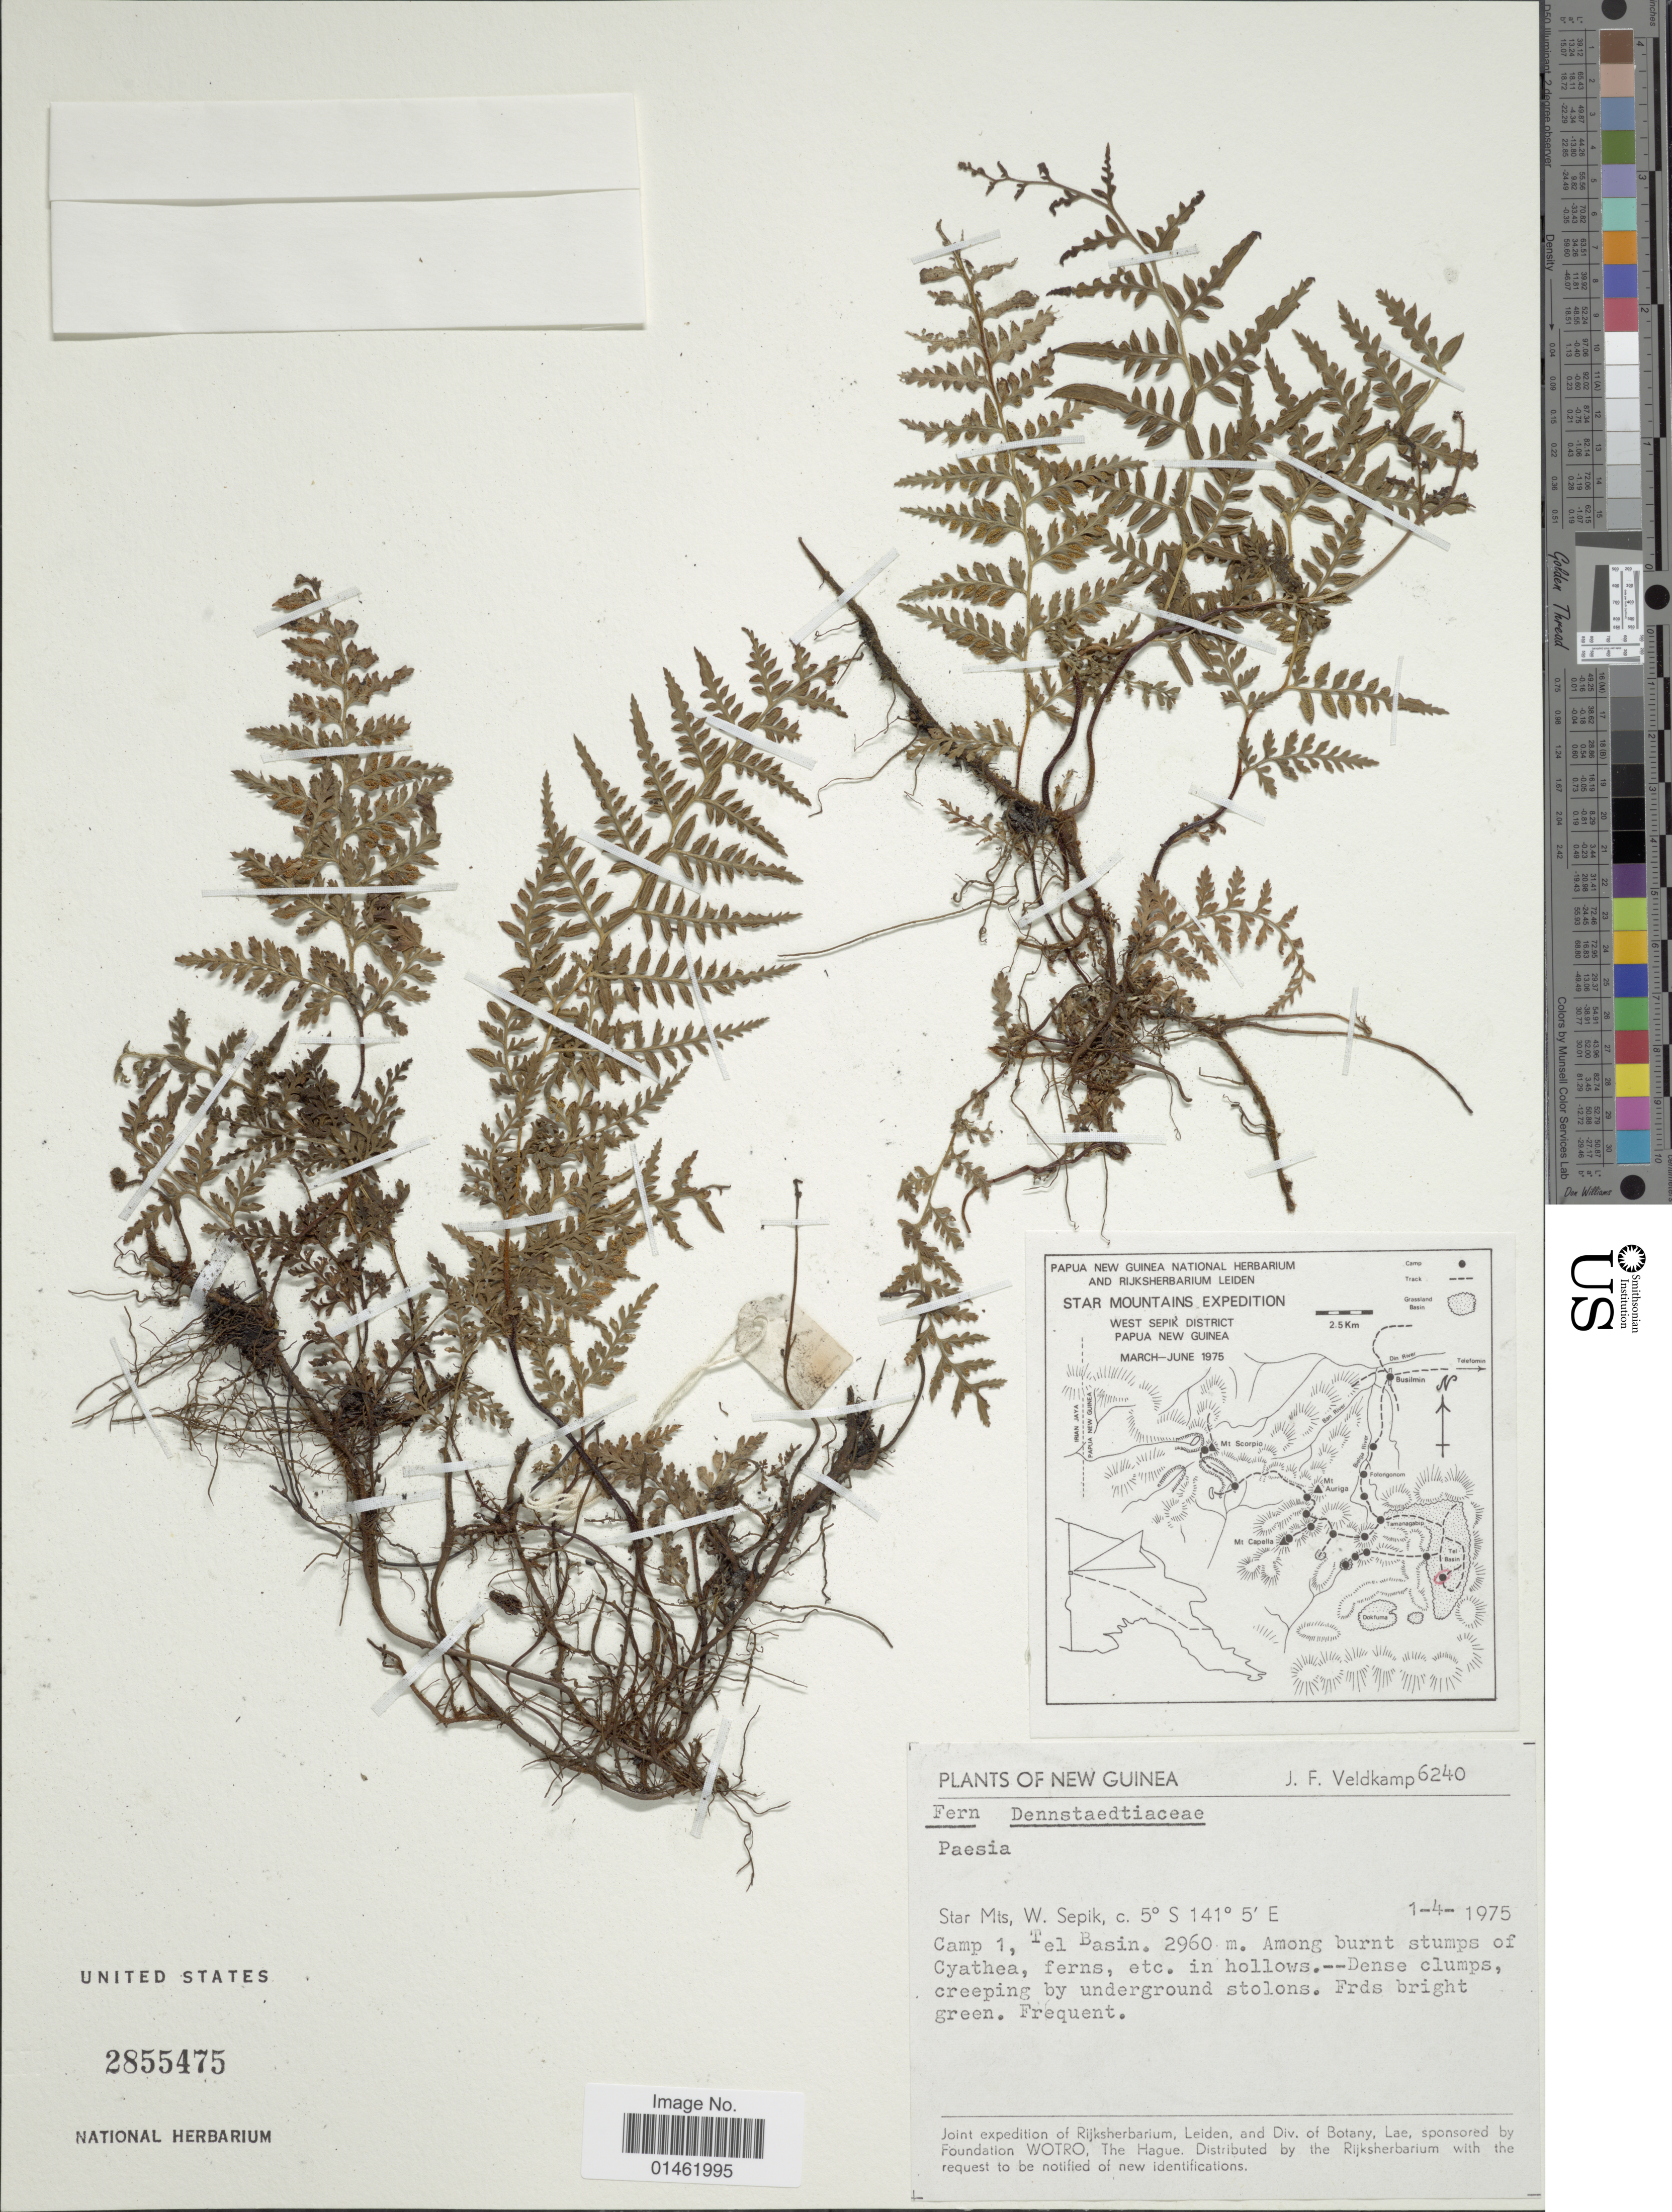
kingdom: Plantae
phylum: Tracheophyta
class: Polypodiopsida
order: Polypodiales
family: Dennstaedtiaceae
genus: Paesia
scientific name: Paesia sp.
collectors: J. F. Veldkamp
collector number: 6240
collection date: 1975-04-01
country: Papua New Guinea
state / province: Sandaun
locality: Star Mountains, West Sepik, camp 1 Tel Basin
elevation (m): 2960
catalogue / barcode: US 2855475